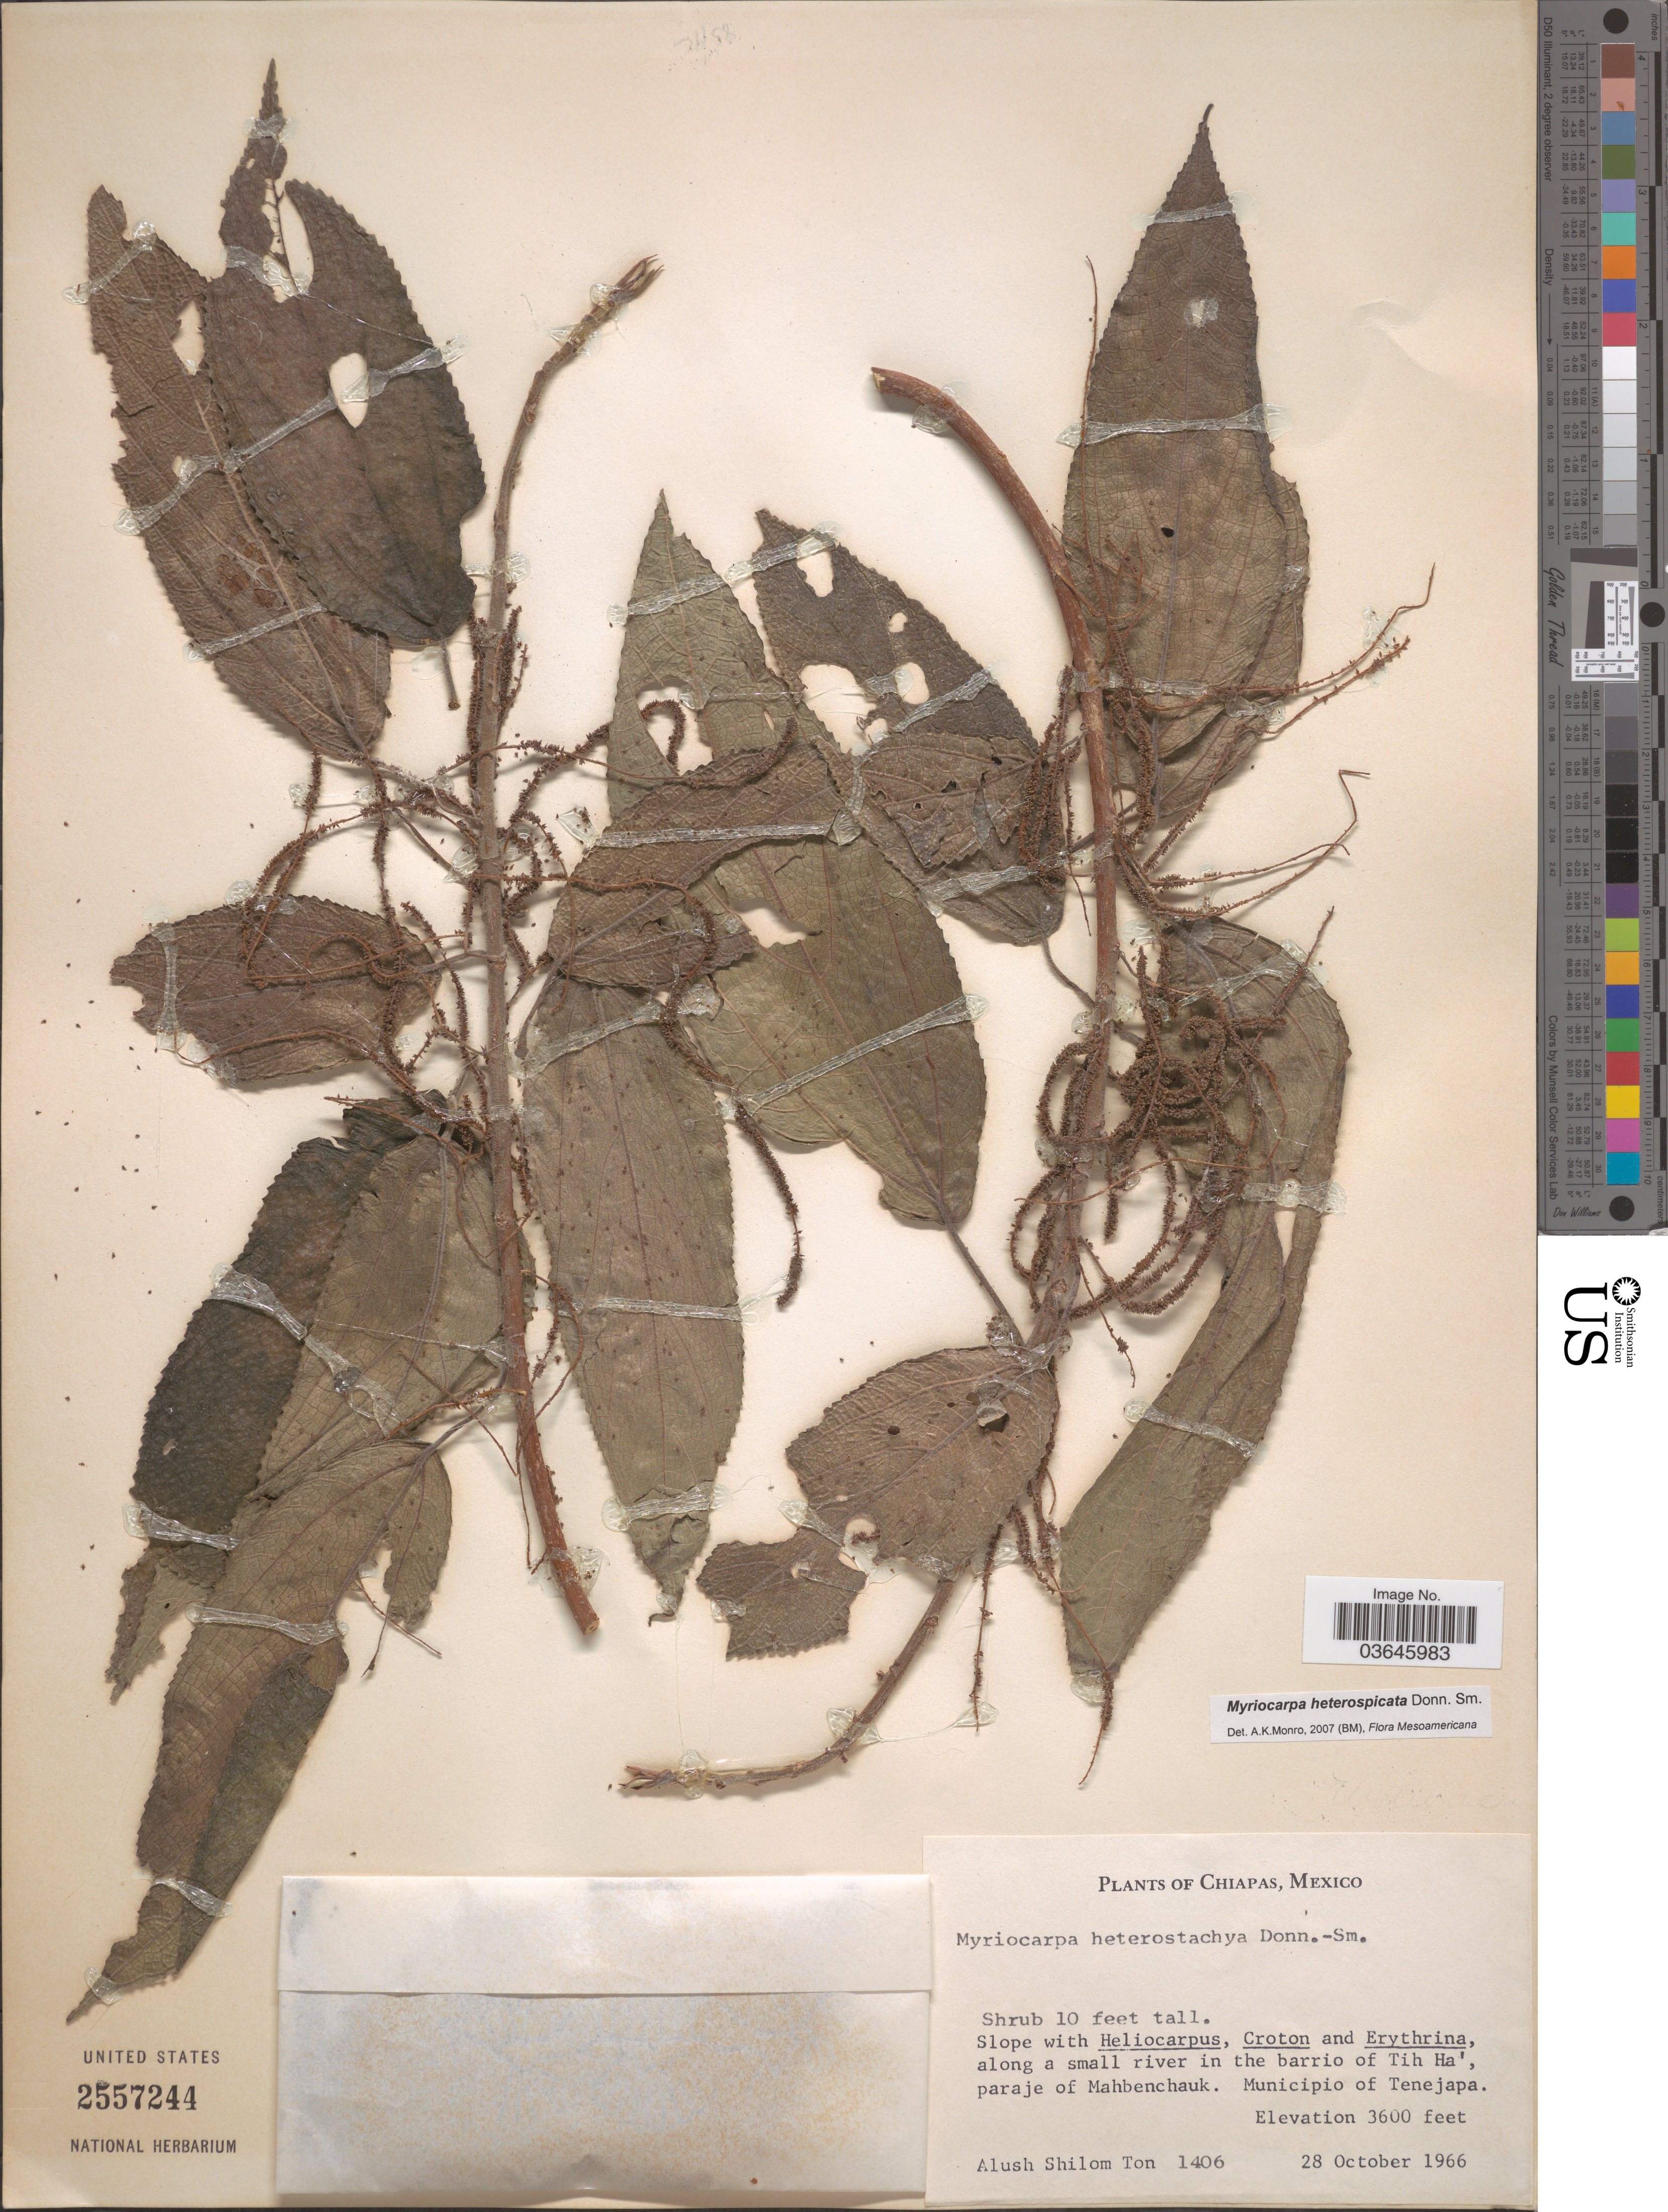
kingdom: Plantae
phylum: Tracheophyta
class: Magnoliopsida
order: Rosales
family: Urticaceae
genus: Myriocarpa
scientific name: Myriocarpa heterostachya Donn. Sm., nom. illeg.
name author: Donn. Sm.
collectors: A. M. Ton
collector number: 1406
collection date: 1966-10-28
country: Mexico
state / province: Chiapas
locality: Along a small river in the barrio of Tih Ha', paraje of Mahbenchauk. Municipio of Tenejapa.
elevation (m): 1097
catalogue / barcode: US 2557244